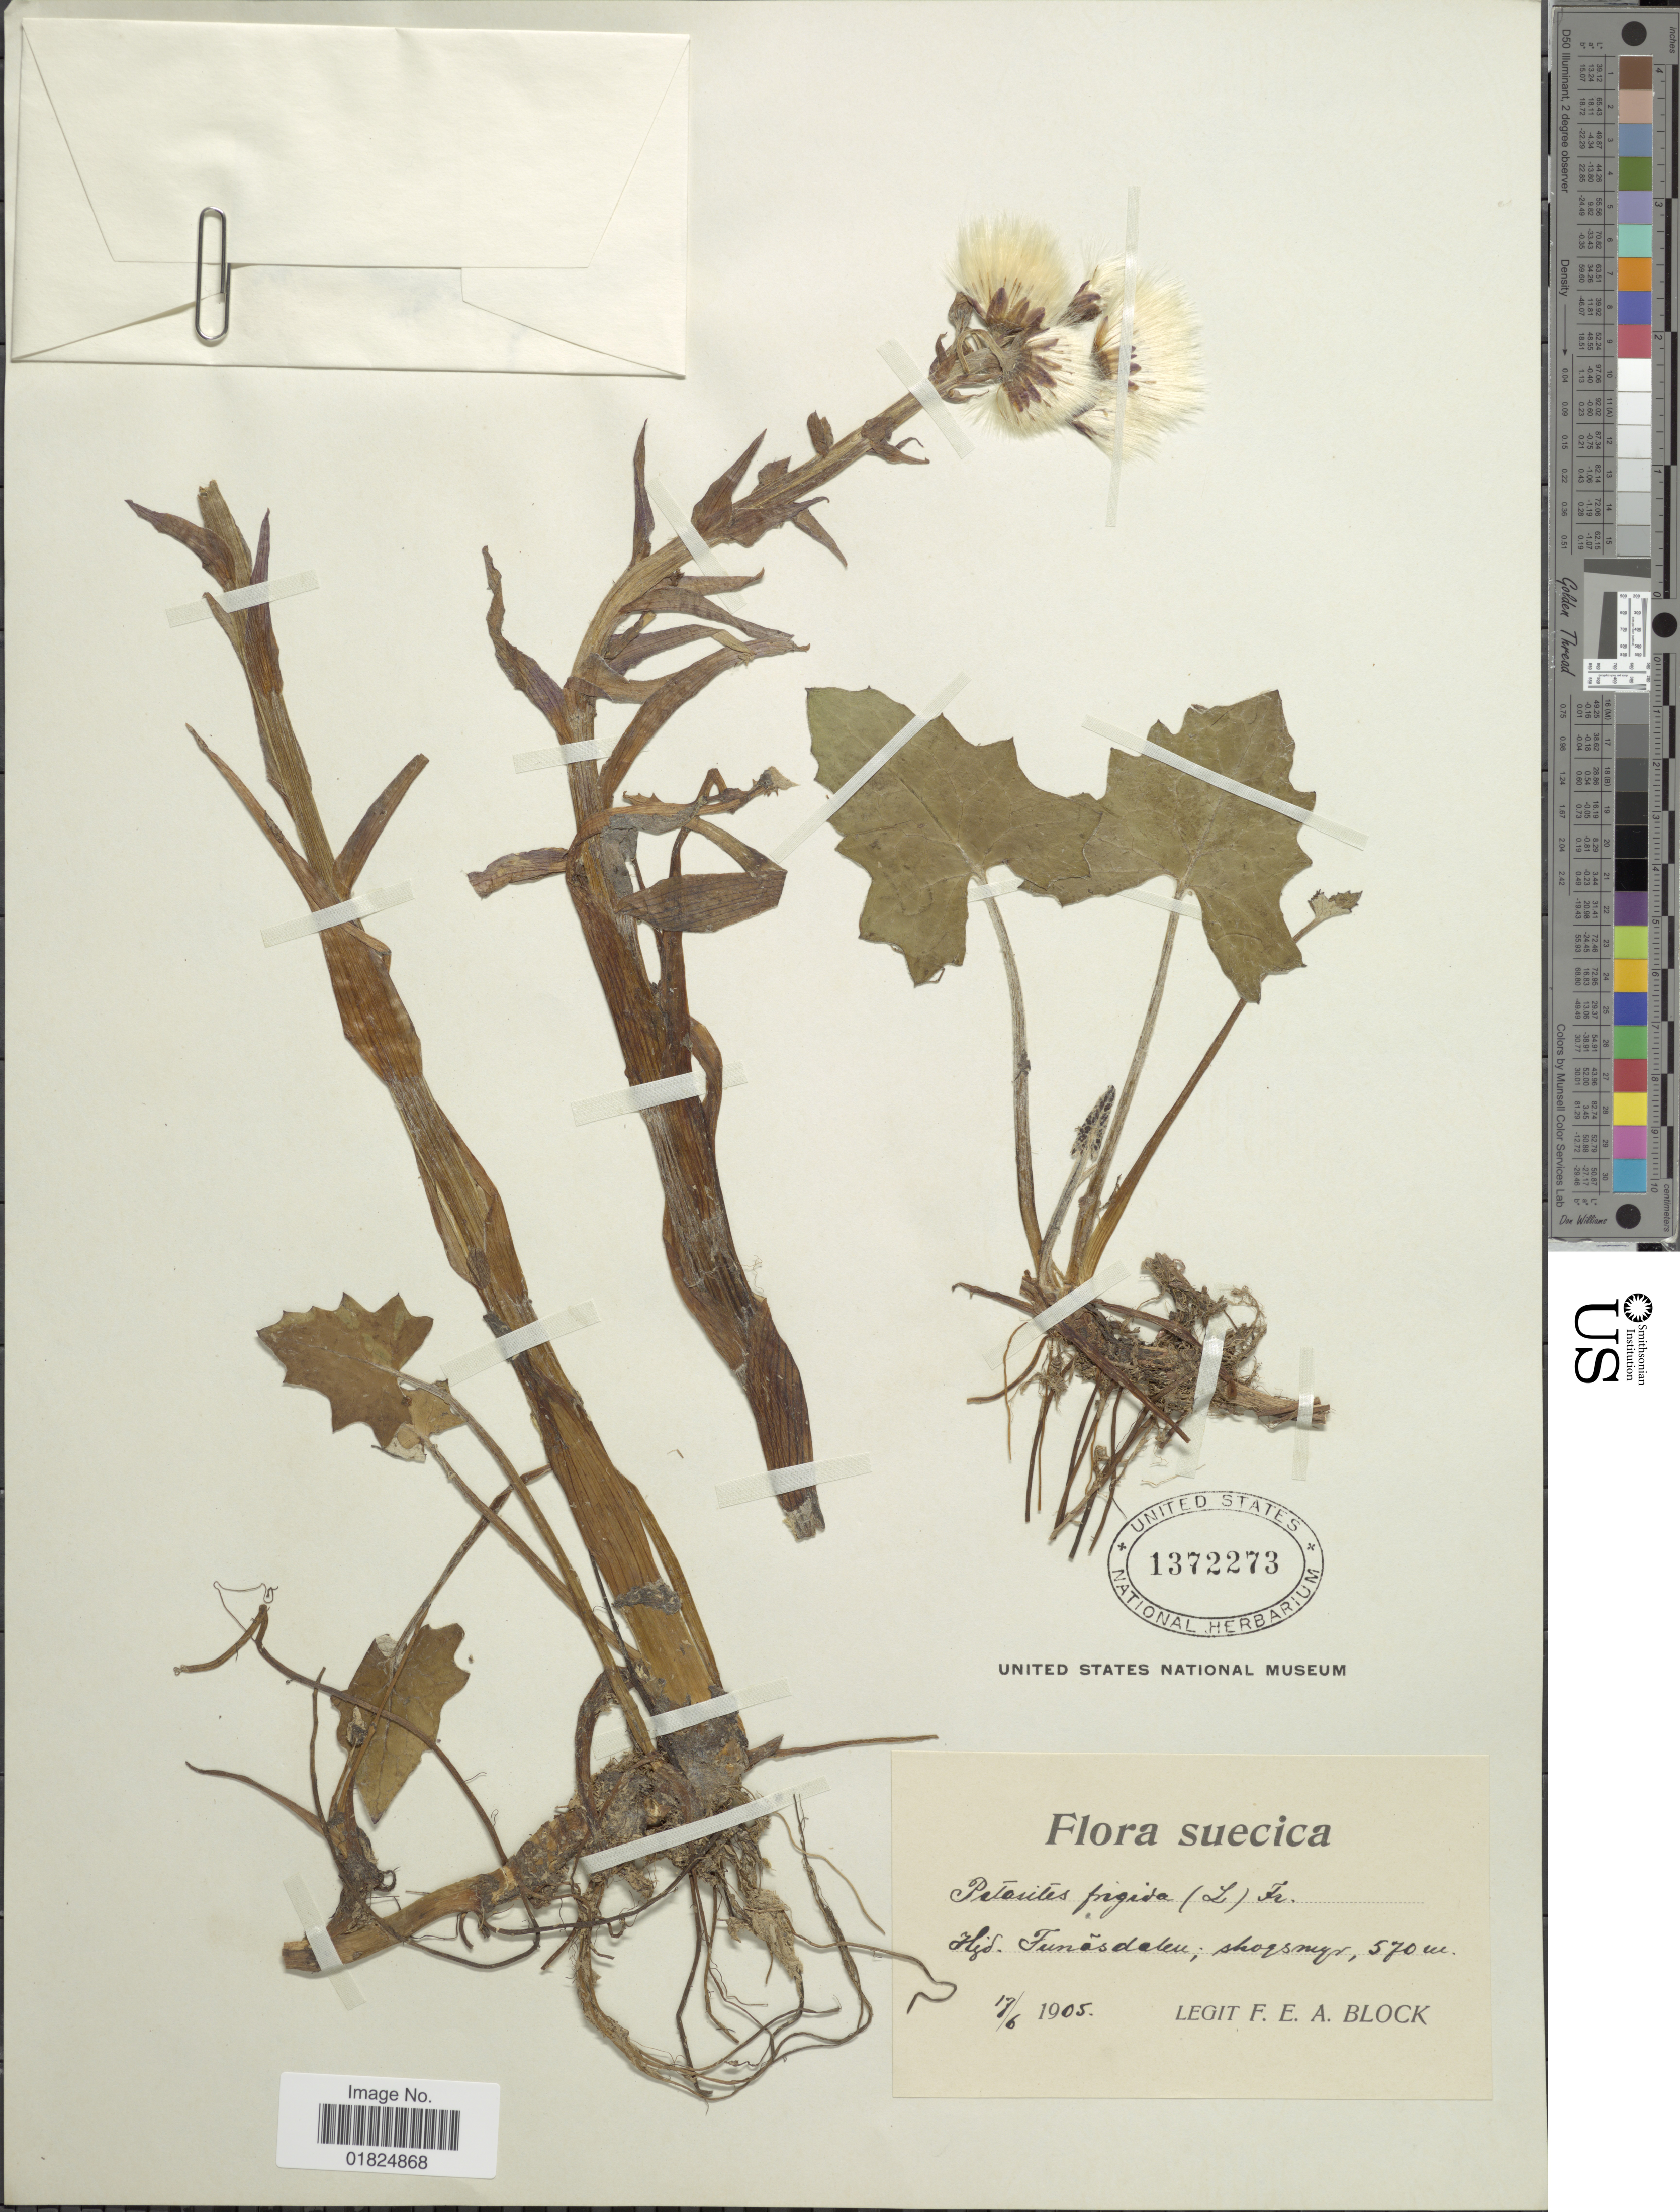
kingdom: Plantae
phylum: Tracheophyta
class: Magnoliopsida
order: Asterales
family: Asteraceae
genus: Petasites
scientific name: Petasites frigidus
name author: (L.) Fr.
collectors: F. Block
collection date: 1905-06-17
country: Sweden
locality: Suecica. Hid. Funäsdalen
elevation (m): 570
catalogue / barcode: US 1372273